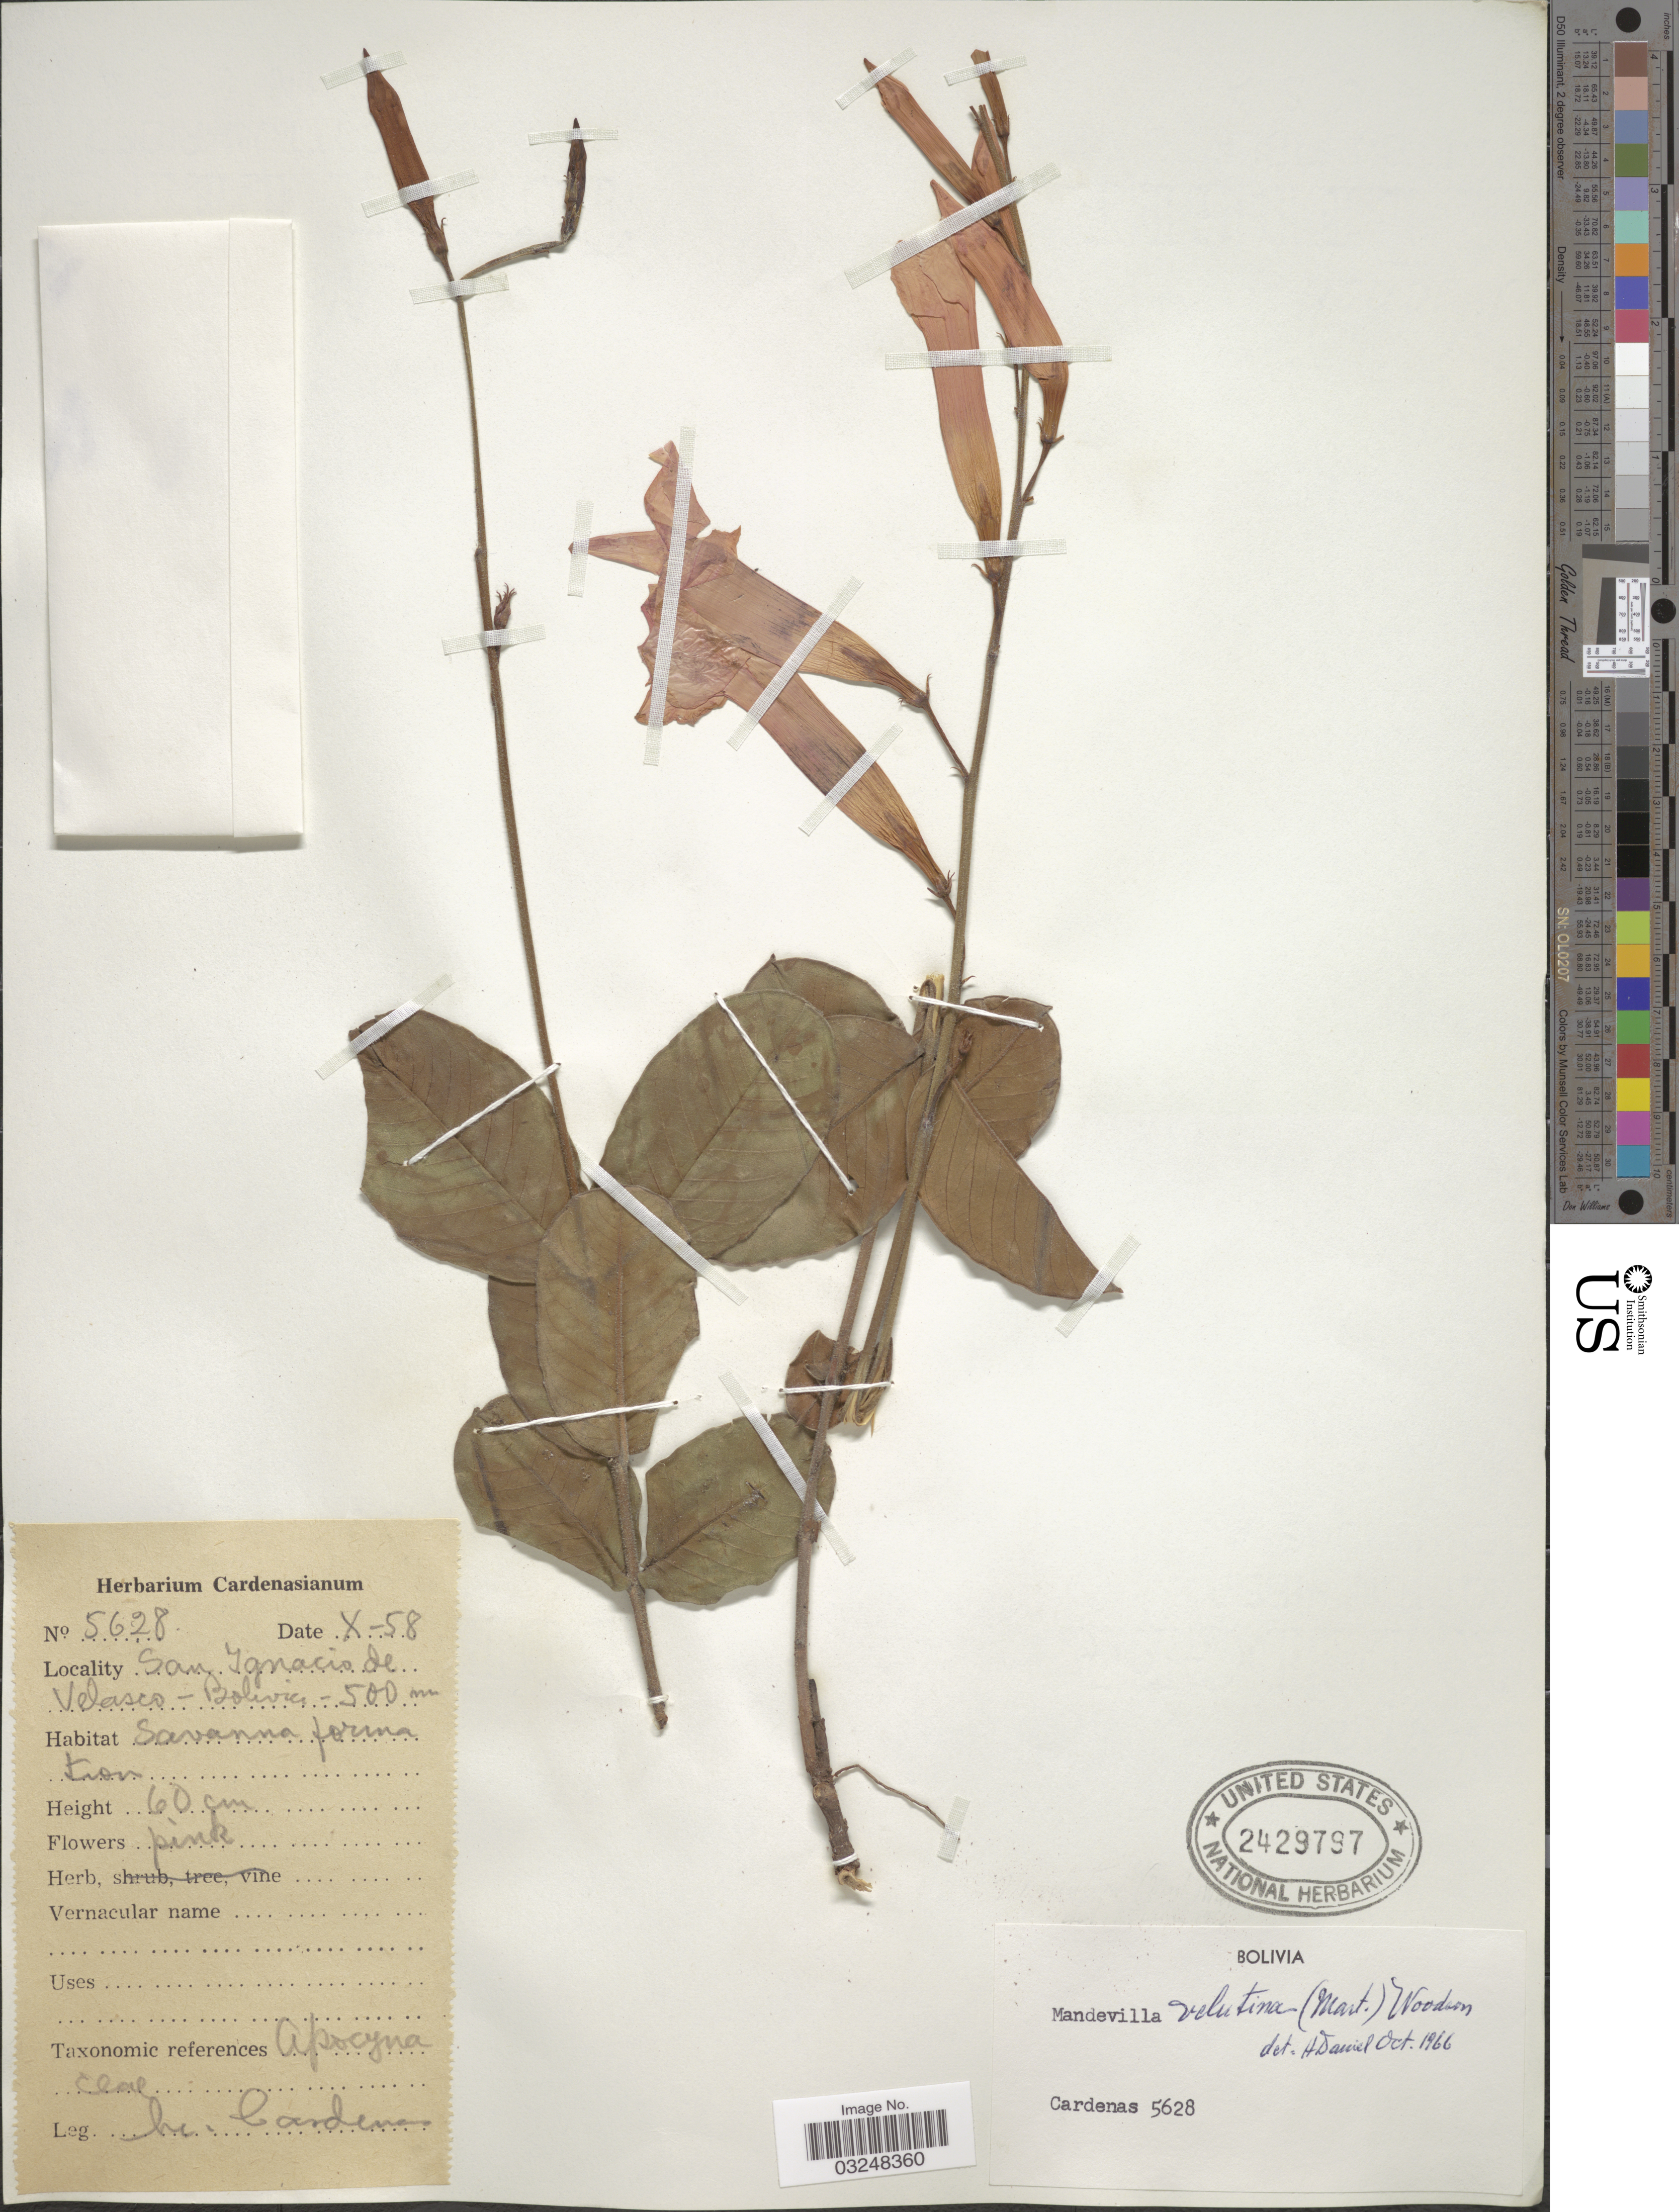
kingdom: Plantae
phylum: Tracheophyta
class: Magnoliopsida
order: Gentianales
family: Apocynaceae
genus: Mandevilla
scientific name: Mandevilla velutina var. velutina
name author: (Mart. ex Stadelm.) Woodson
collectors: M. Cárdenas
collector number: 5628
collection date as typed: Transcribed d/m/y: /10/58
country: Bolivia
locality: San Ignacio de Velasco.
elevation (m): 500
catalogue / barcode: US 2429797